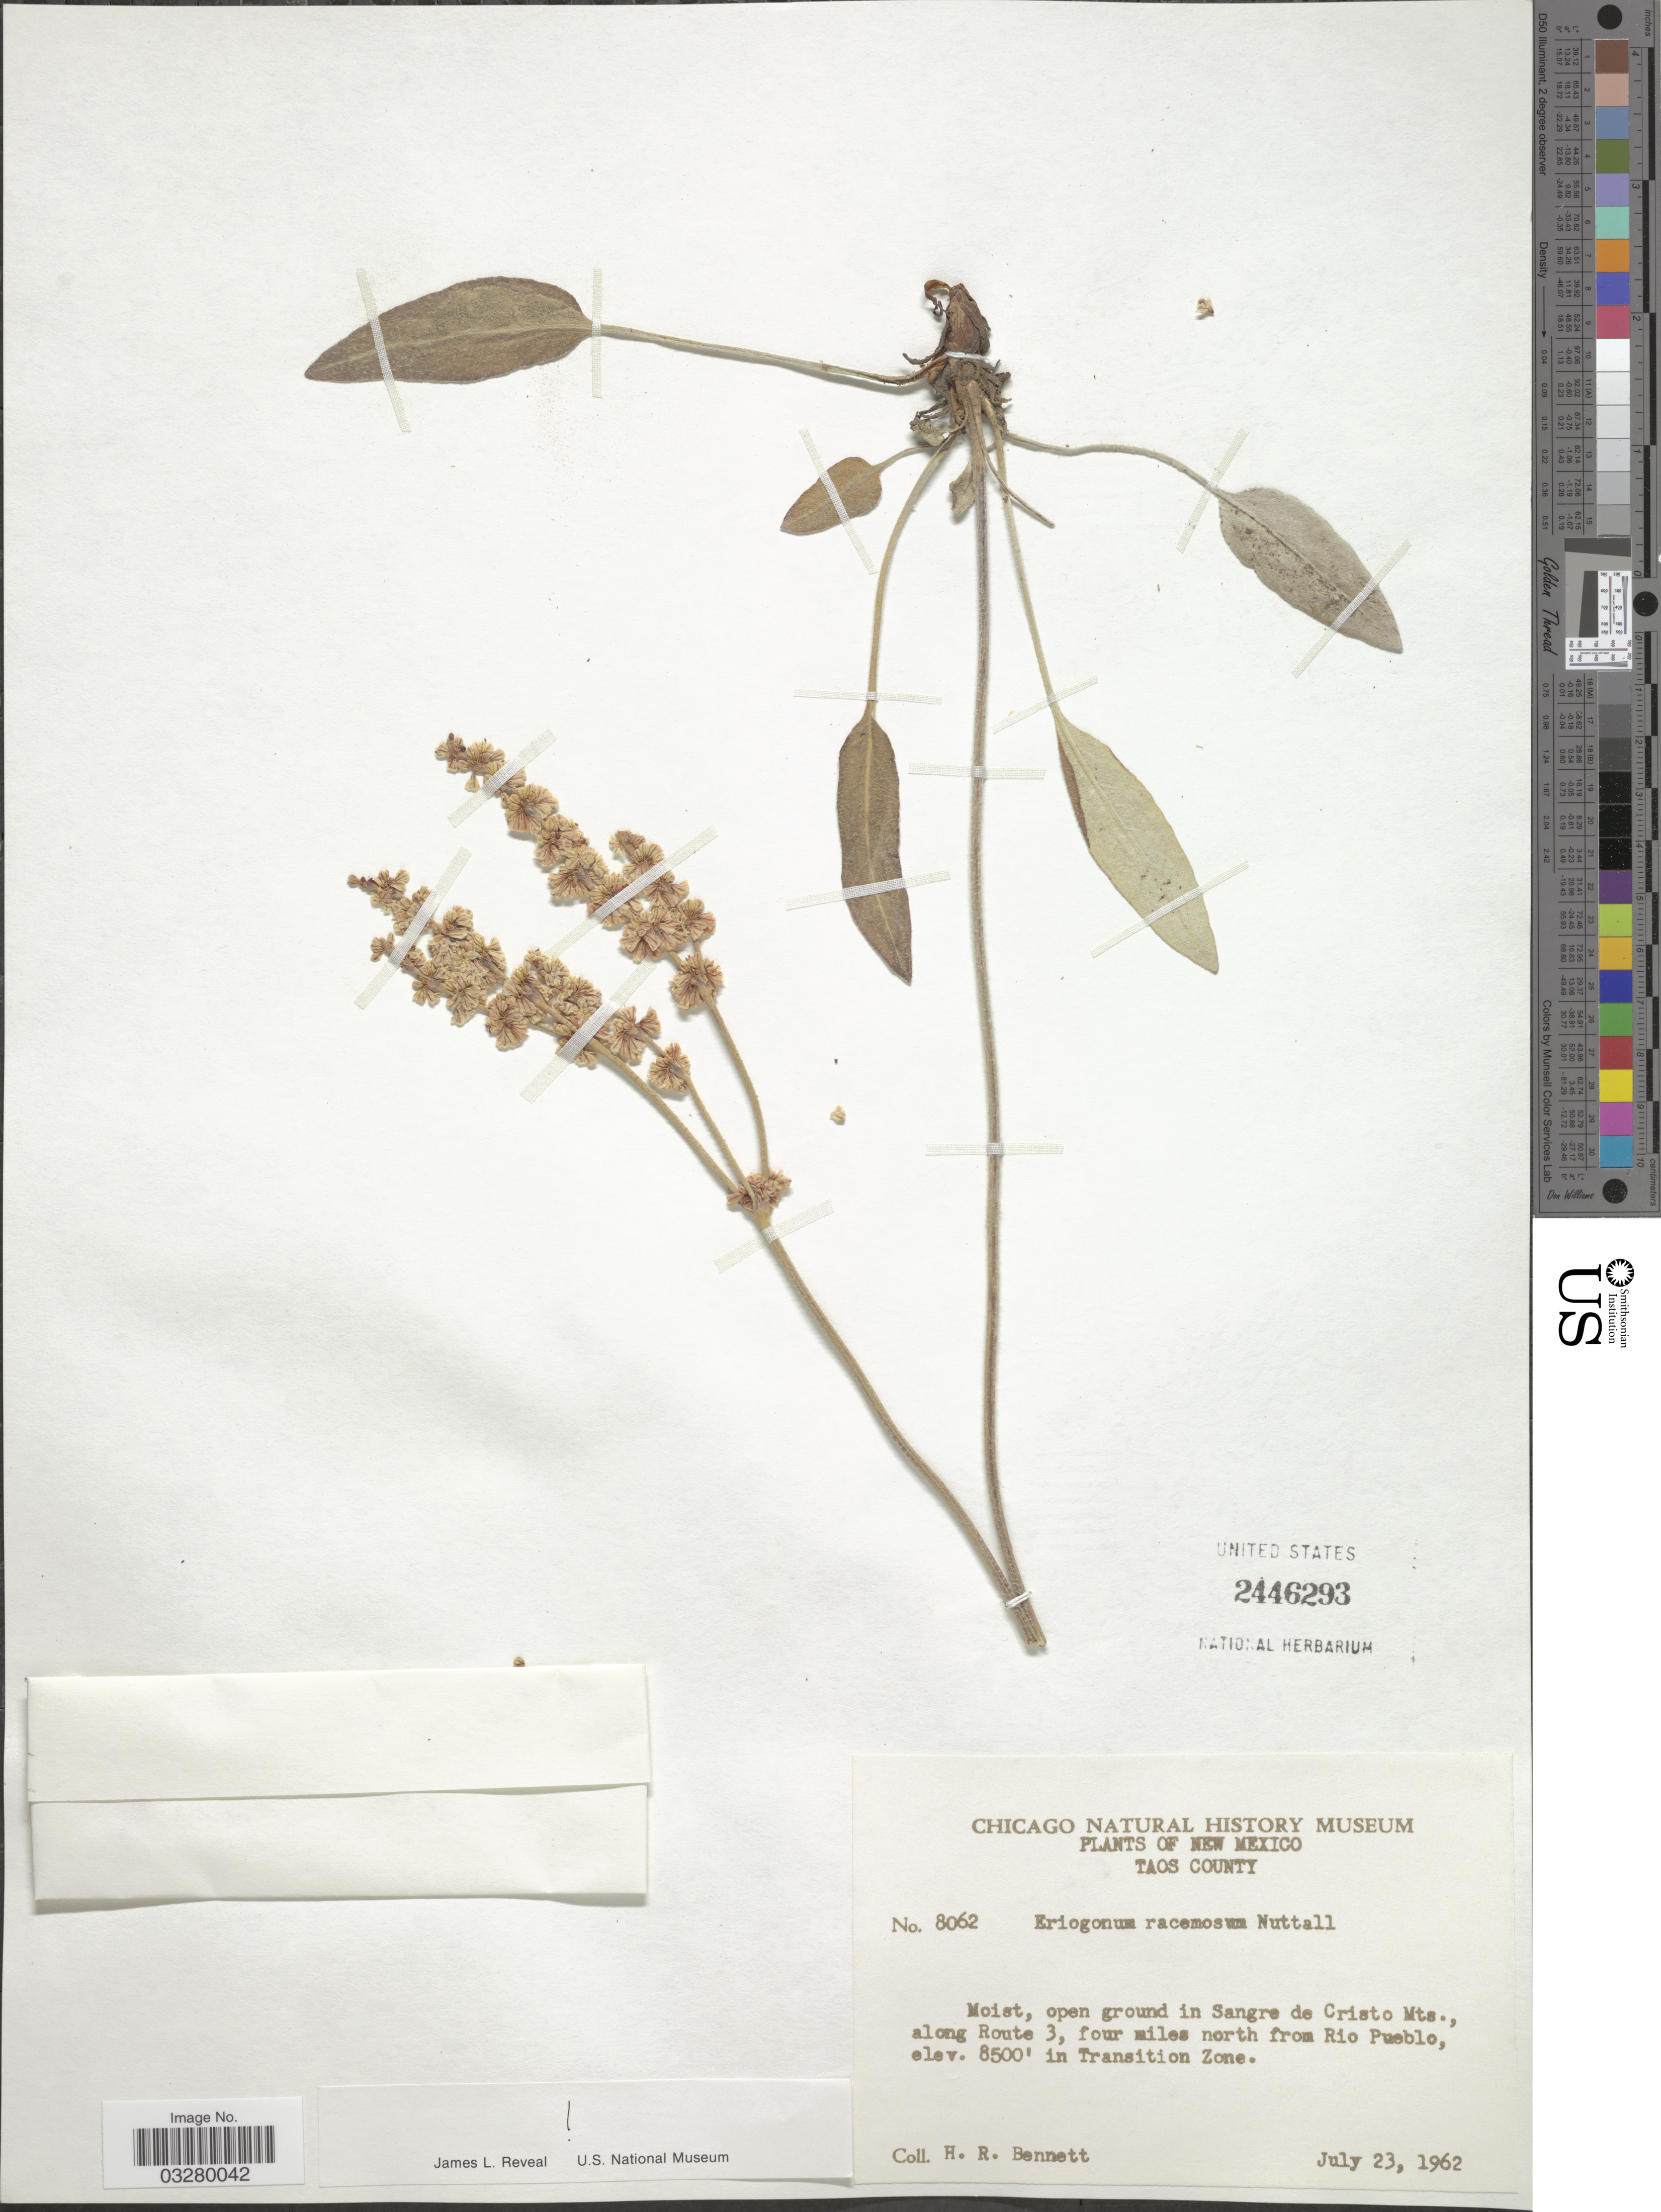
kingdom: Plantae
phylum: Tracheophyta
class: Magnoliopsida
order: Caryophyllales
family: Polygonaceae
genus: Eriogonum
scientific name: Eriogonum racemosum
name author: Nutt.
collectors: H. R. Bennett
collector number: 8062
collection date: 1962-07-23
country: United States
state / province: New Mexico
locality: Taos County, Moist, open ground in Sangre de Cristo Mts., along Route 3, four miles north from Rio Pueblo, in Transition Zone.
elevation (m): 2591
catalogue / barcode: US 2446293